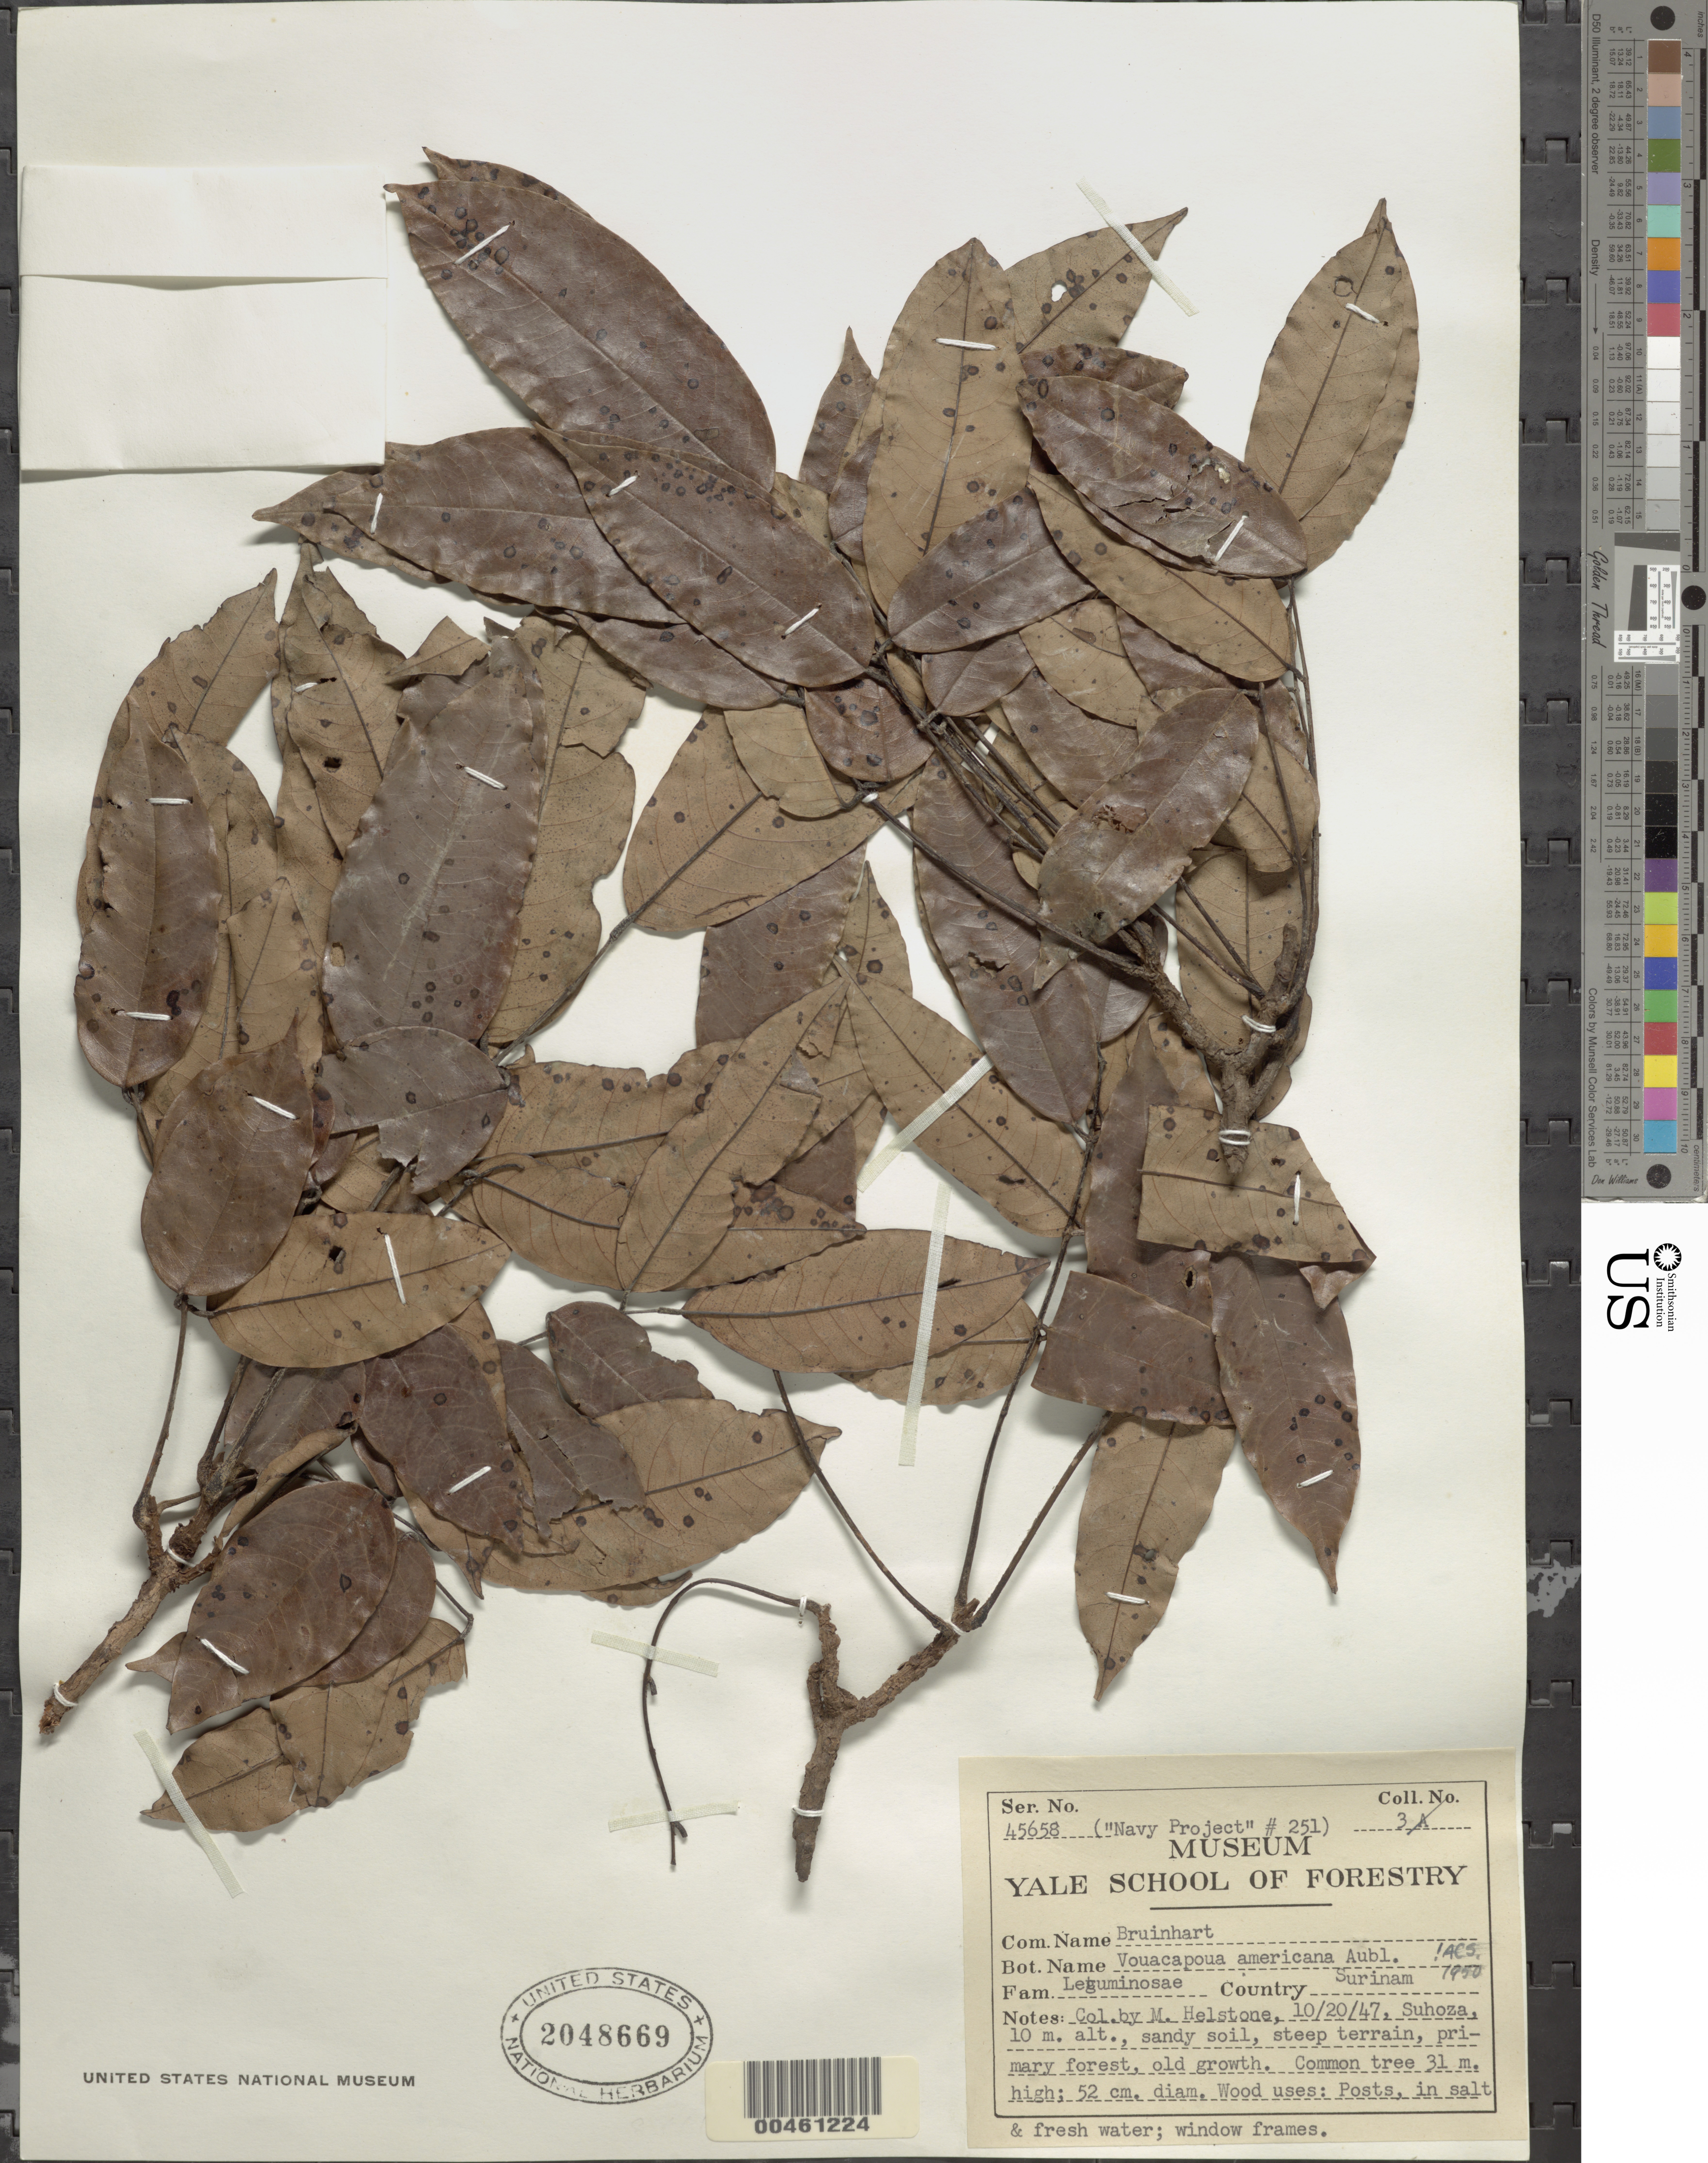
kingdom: Plantae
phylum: Tracheophyta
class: Magnoliopsida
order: Fabales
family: Fabaceae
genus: Vouacapoua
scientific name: Vouacapoua americana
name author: Aubl.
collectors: M. Helstone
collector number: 3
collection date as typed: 20 Oct 1947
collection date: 1947-10-20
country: Suriname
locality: Suhoza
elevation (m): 10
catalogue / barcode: US 2048669